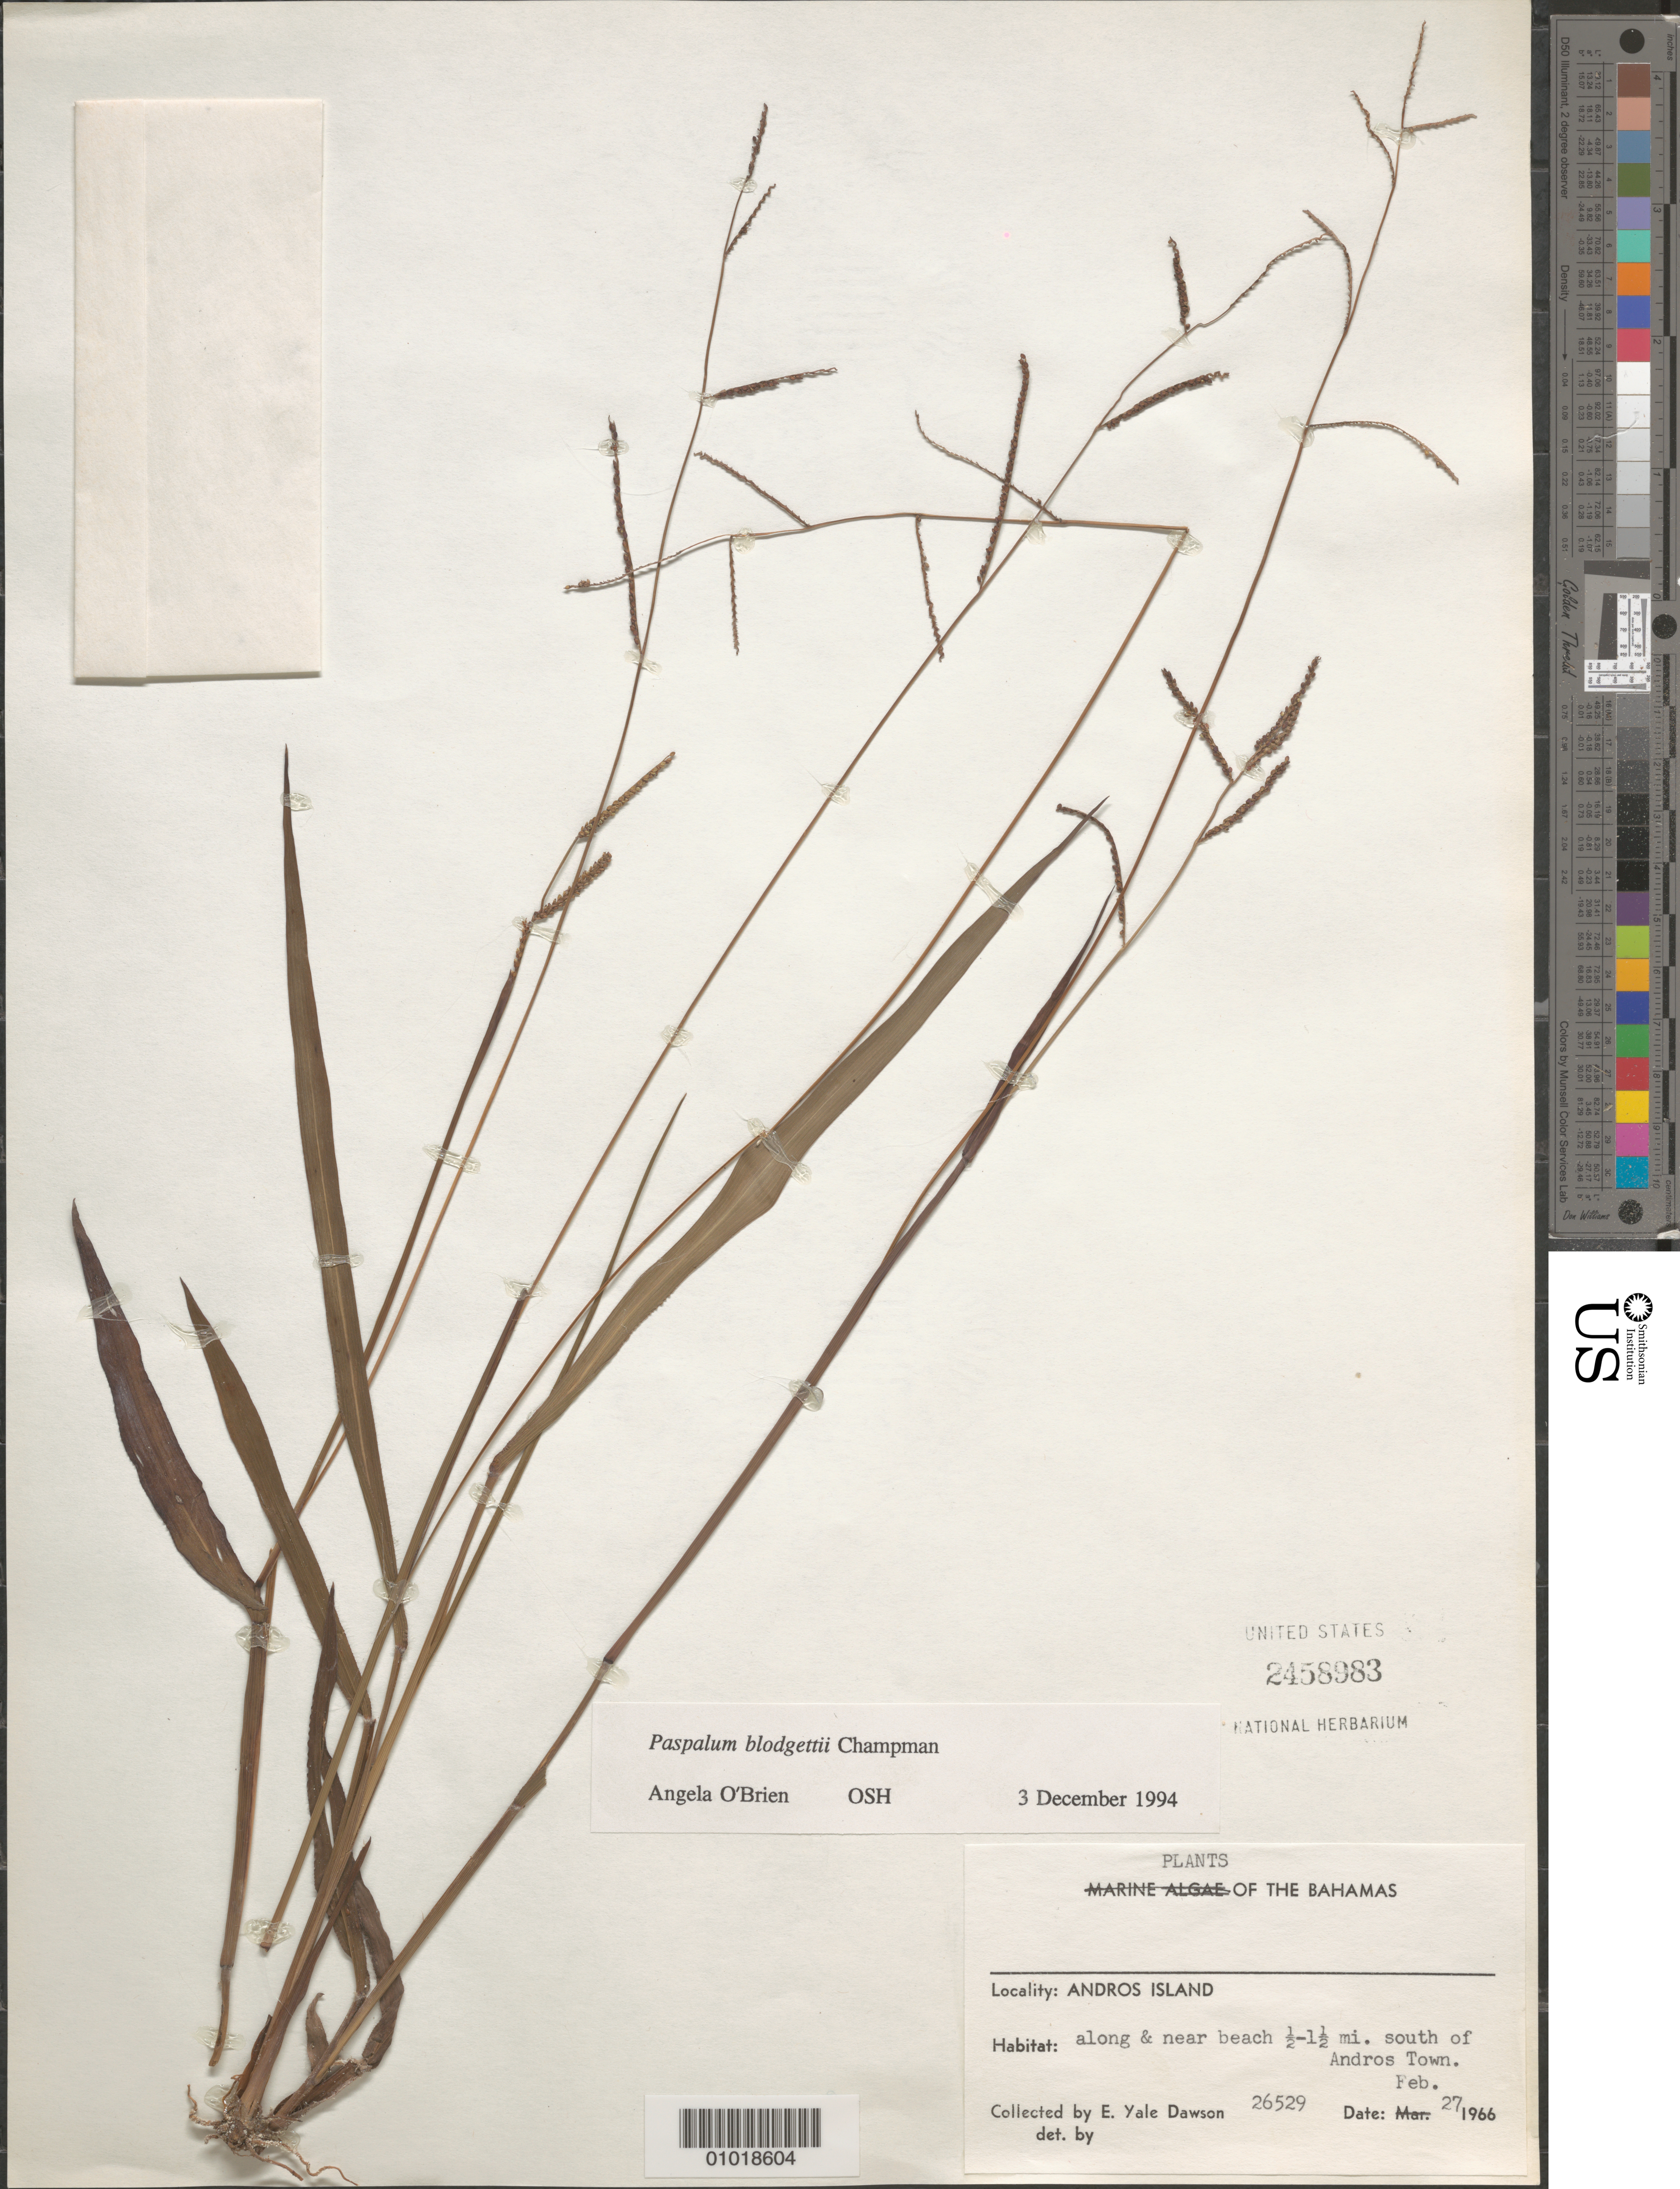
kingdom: Plantae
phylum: Tracheophyta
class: Liliopsida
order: Poales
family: Poaceae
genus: Paspalum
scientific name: Paspalum blodgettii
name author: Chapm.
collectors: E. Y. Dawson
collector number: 26529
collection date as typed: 27 Feb 1966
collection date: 1966-02-27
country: Bahamas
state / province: North Andros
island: Andros I.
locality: Along and near beach (1/2) - 1(1/2) mi. S of Andros Town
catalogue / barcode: US 2458983